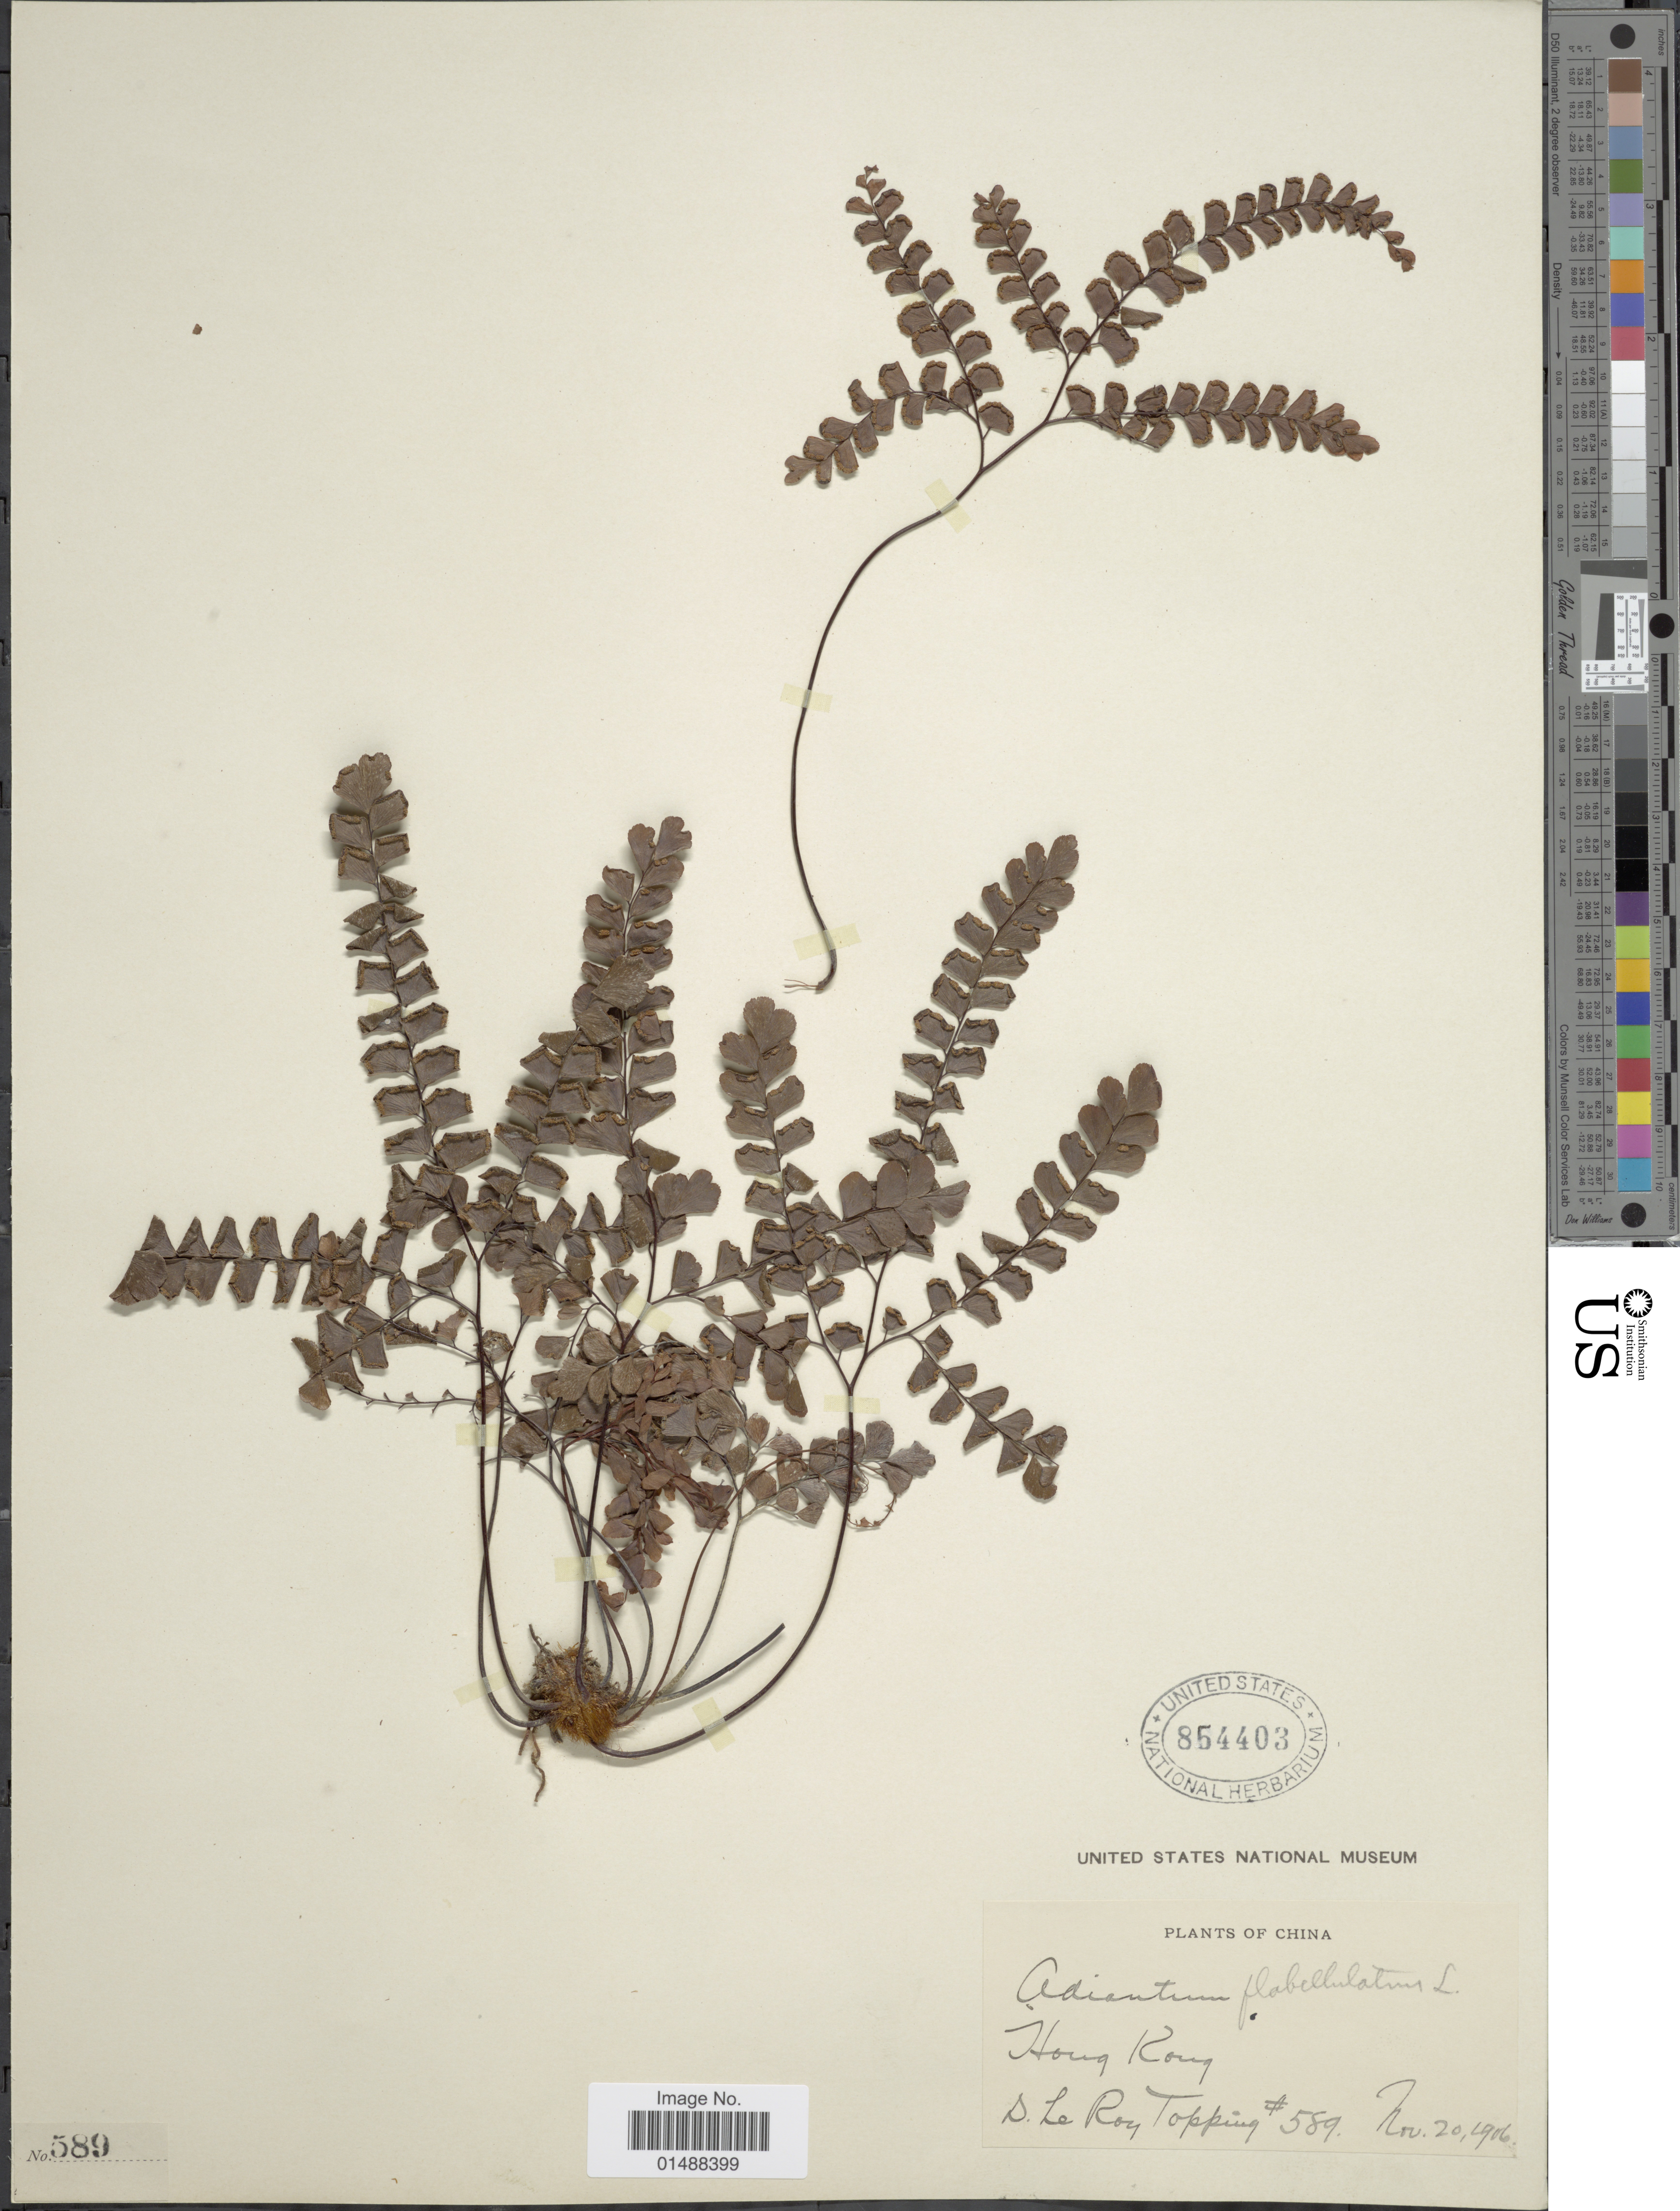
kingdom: Plantae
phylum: Tracheophyta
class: Polypodiopsida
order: Polypodiales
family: Pteridaceae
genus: Adiantum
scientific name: Adiantum flabellulatum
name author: L.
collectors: D. L. Topping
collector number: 589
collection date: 1906-11-20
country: China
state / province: Hong Kong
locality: China, Hong Kong.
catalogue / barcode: US 854403